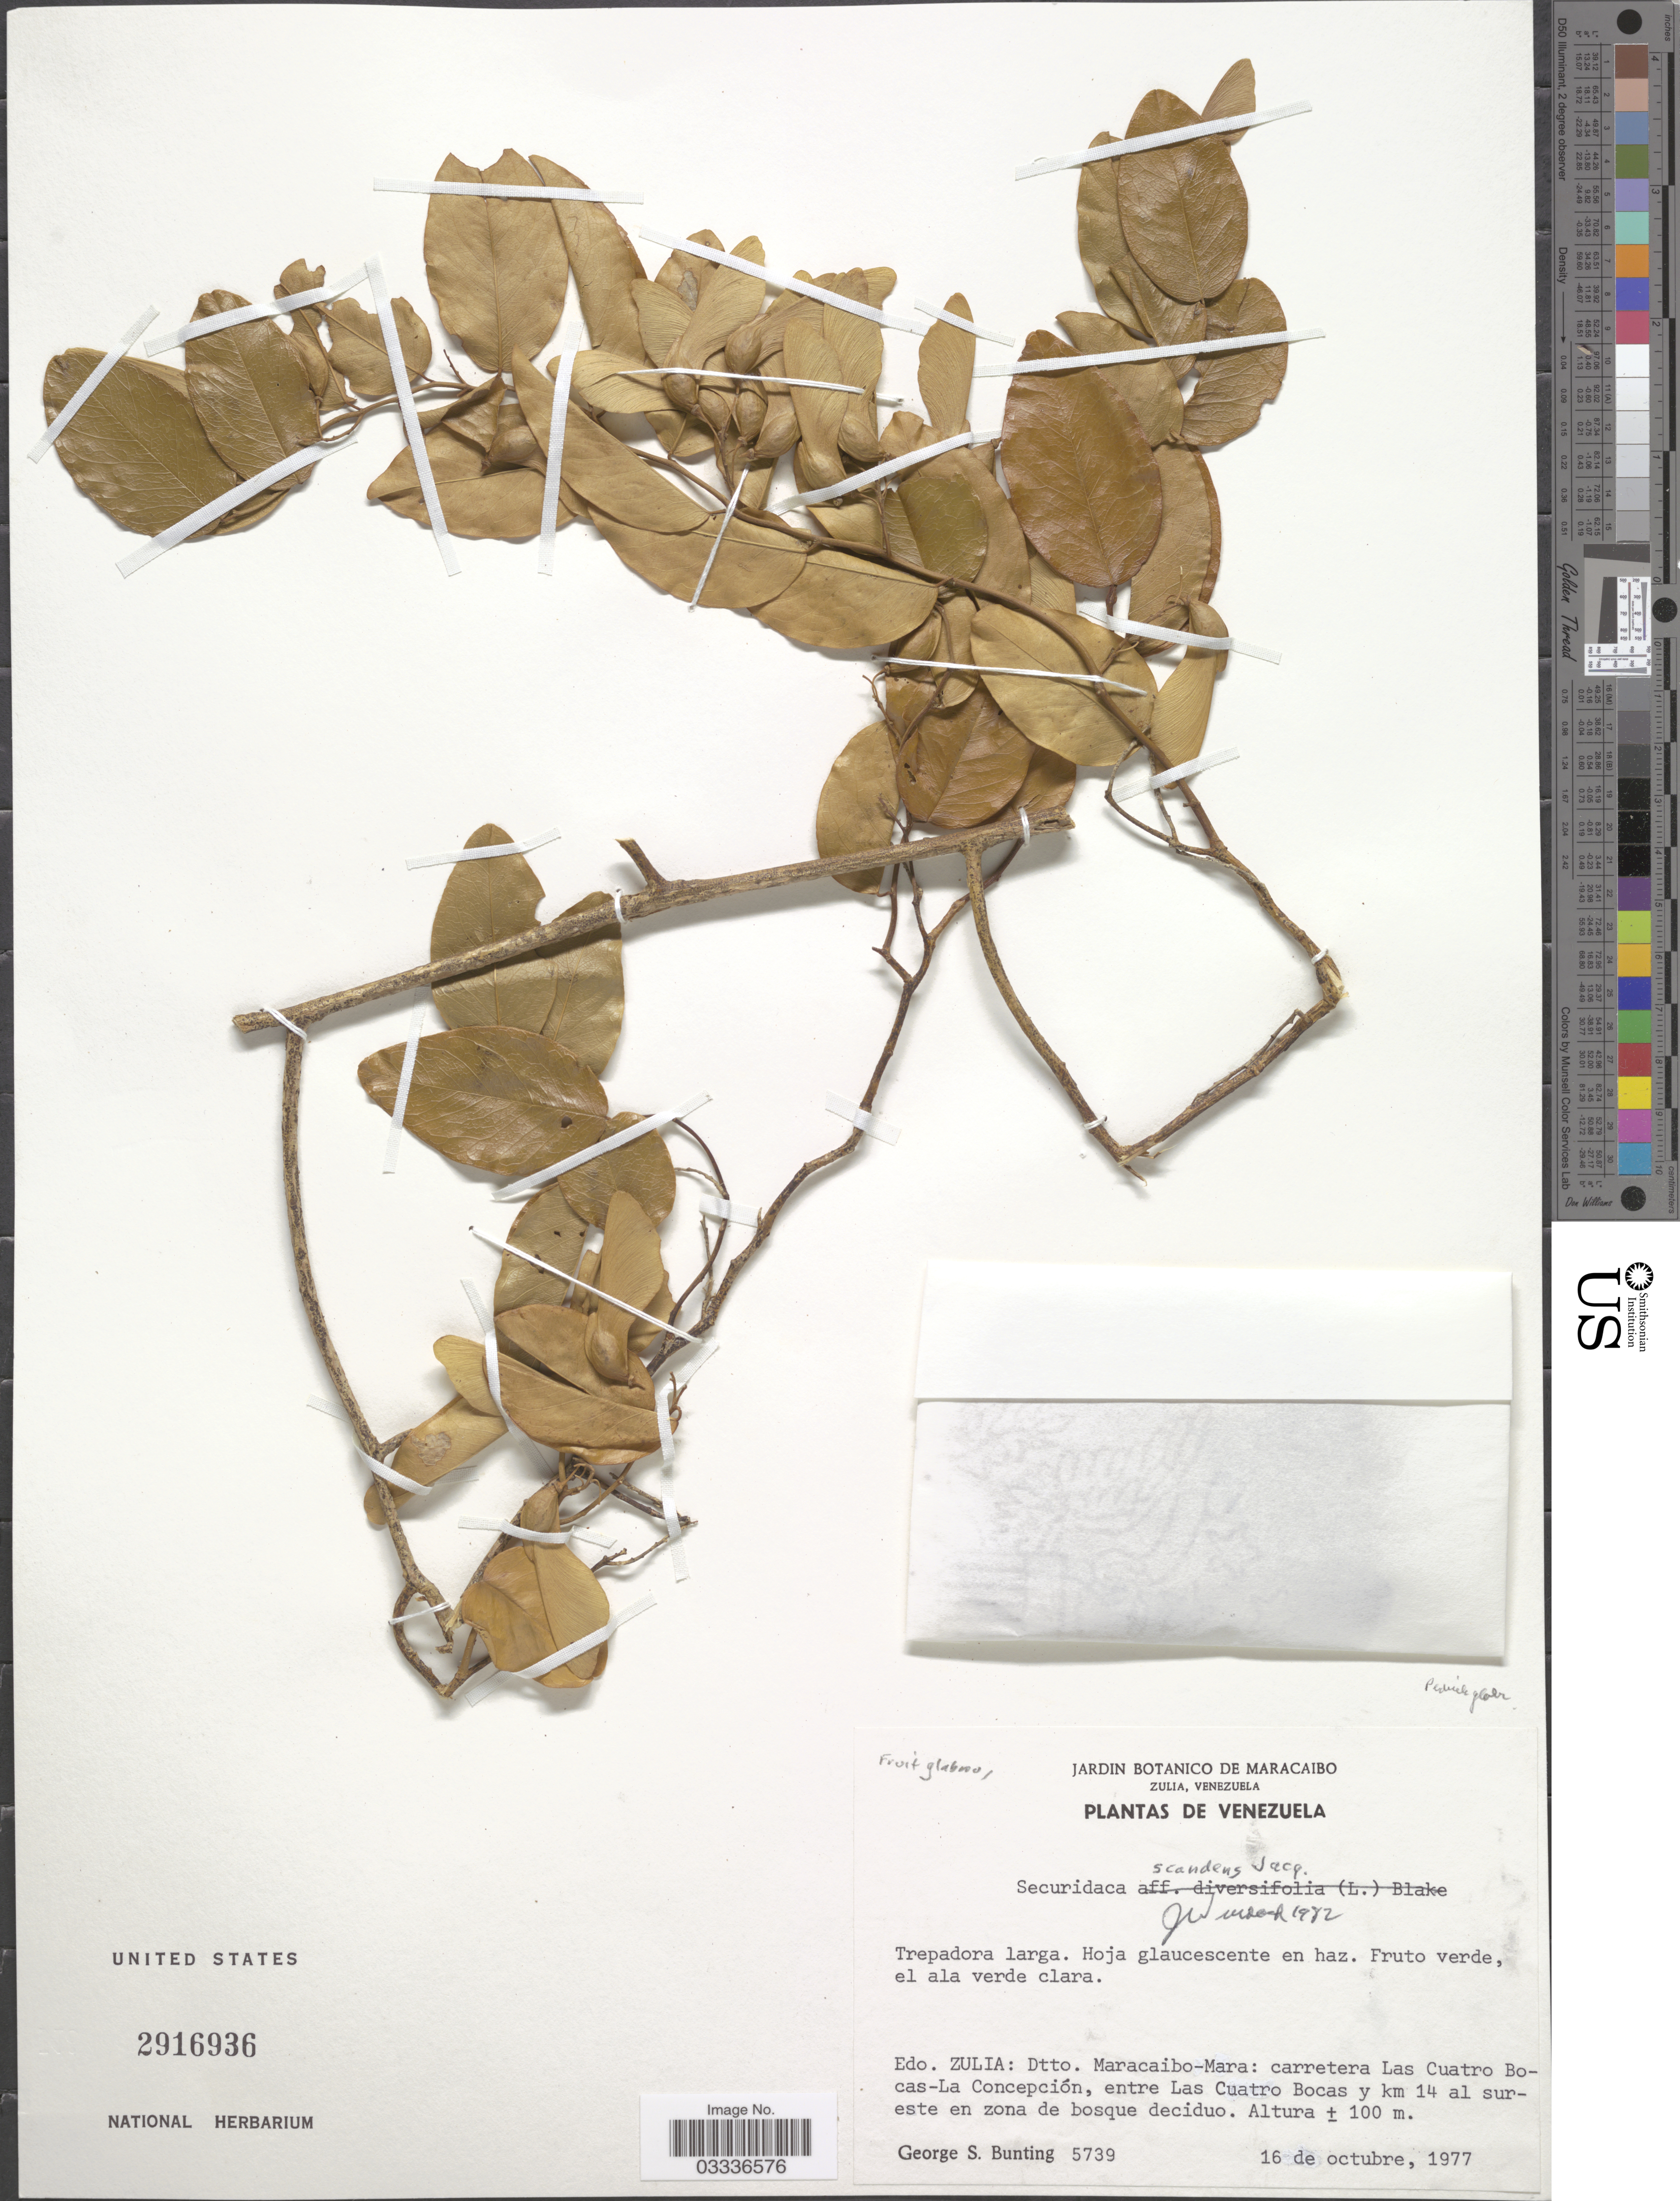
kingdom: Plantae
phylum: Tracheophyta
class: Magnoliopsida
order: Fabales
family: Polygalaceae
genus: Securidaca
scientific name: Securidaca scandens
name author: Jacq.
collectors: G. S. Bunting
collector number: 5739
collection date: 1977-10-16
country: Venezuela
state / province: Zulia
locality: Dtto. Maracaibo-Mara: carretera Las Cuatro Bocas-La Concepción, entre Las Cuatro Bocas y km 14 al sureste en zona de bosque deciduo.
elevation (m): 100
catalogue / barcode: US 2916936